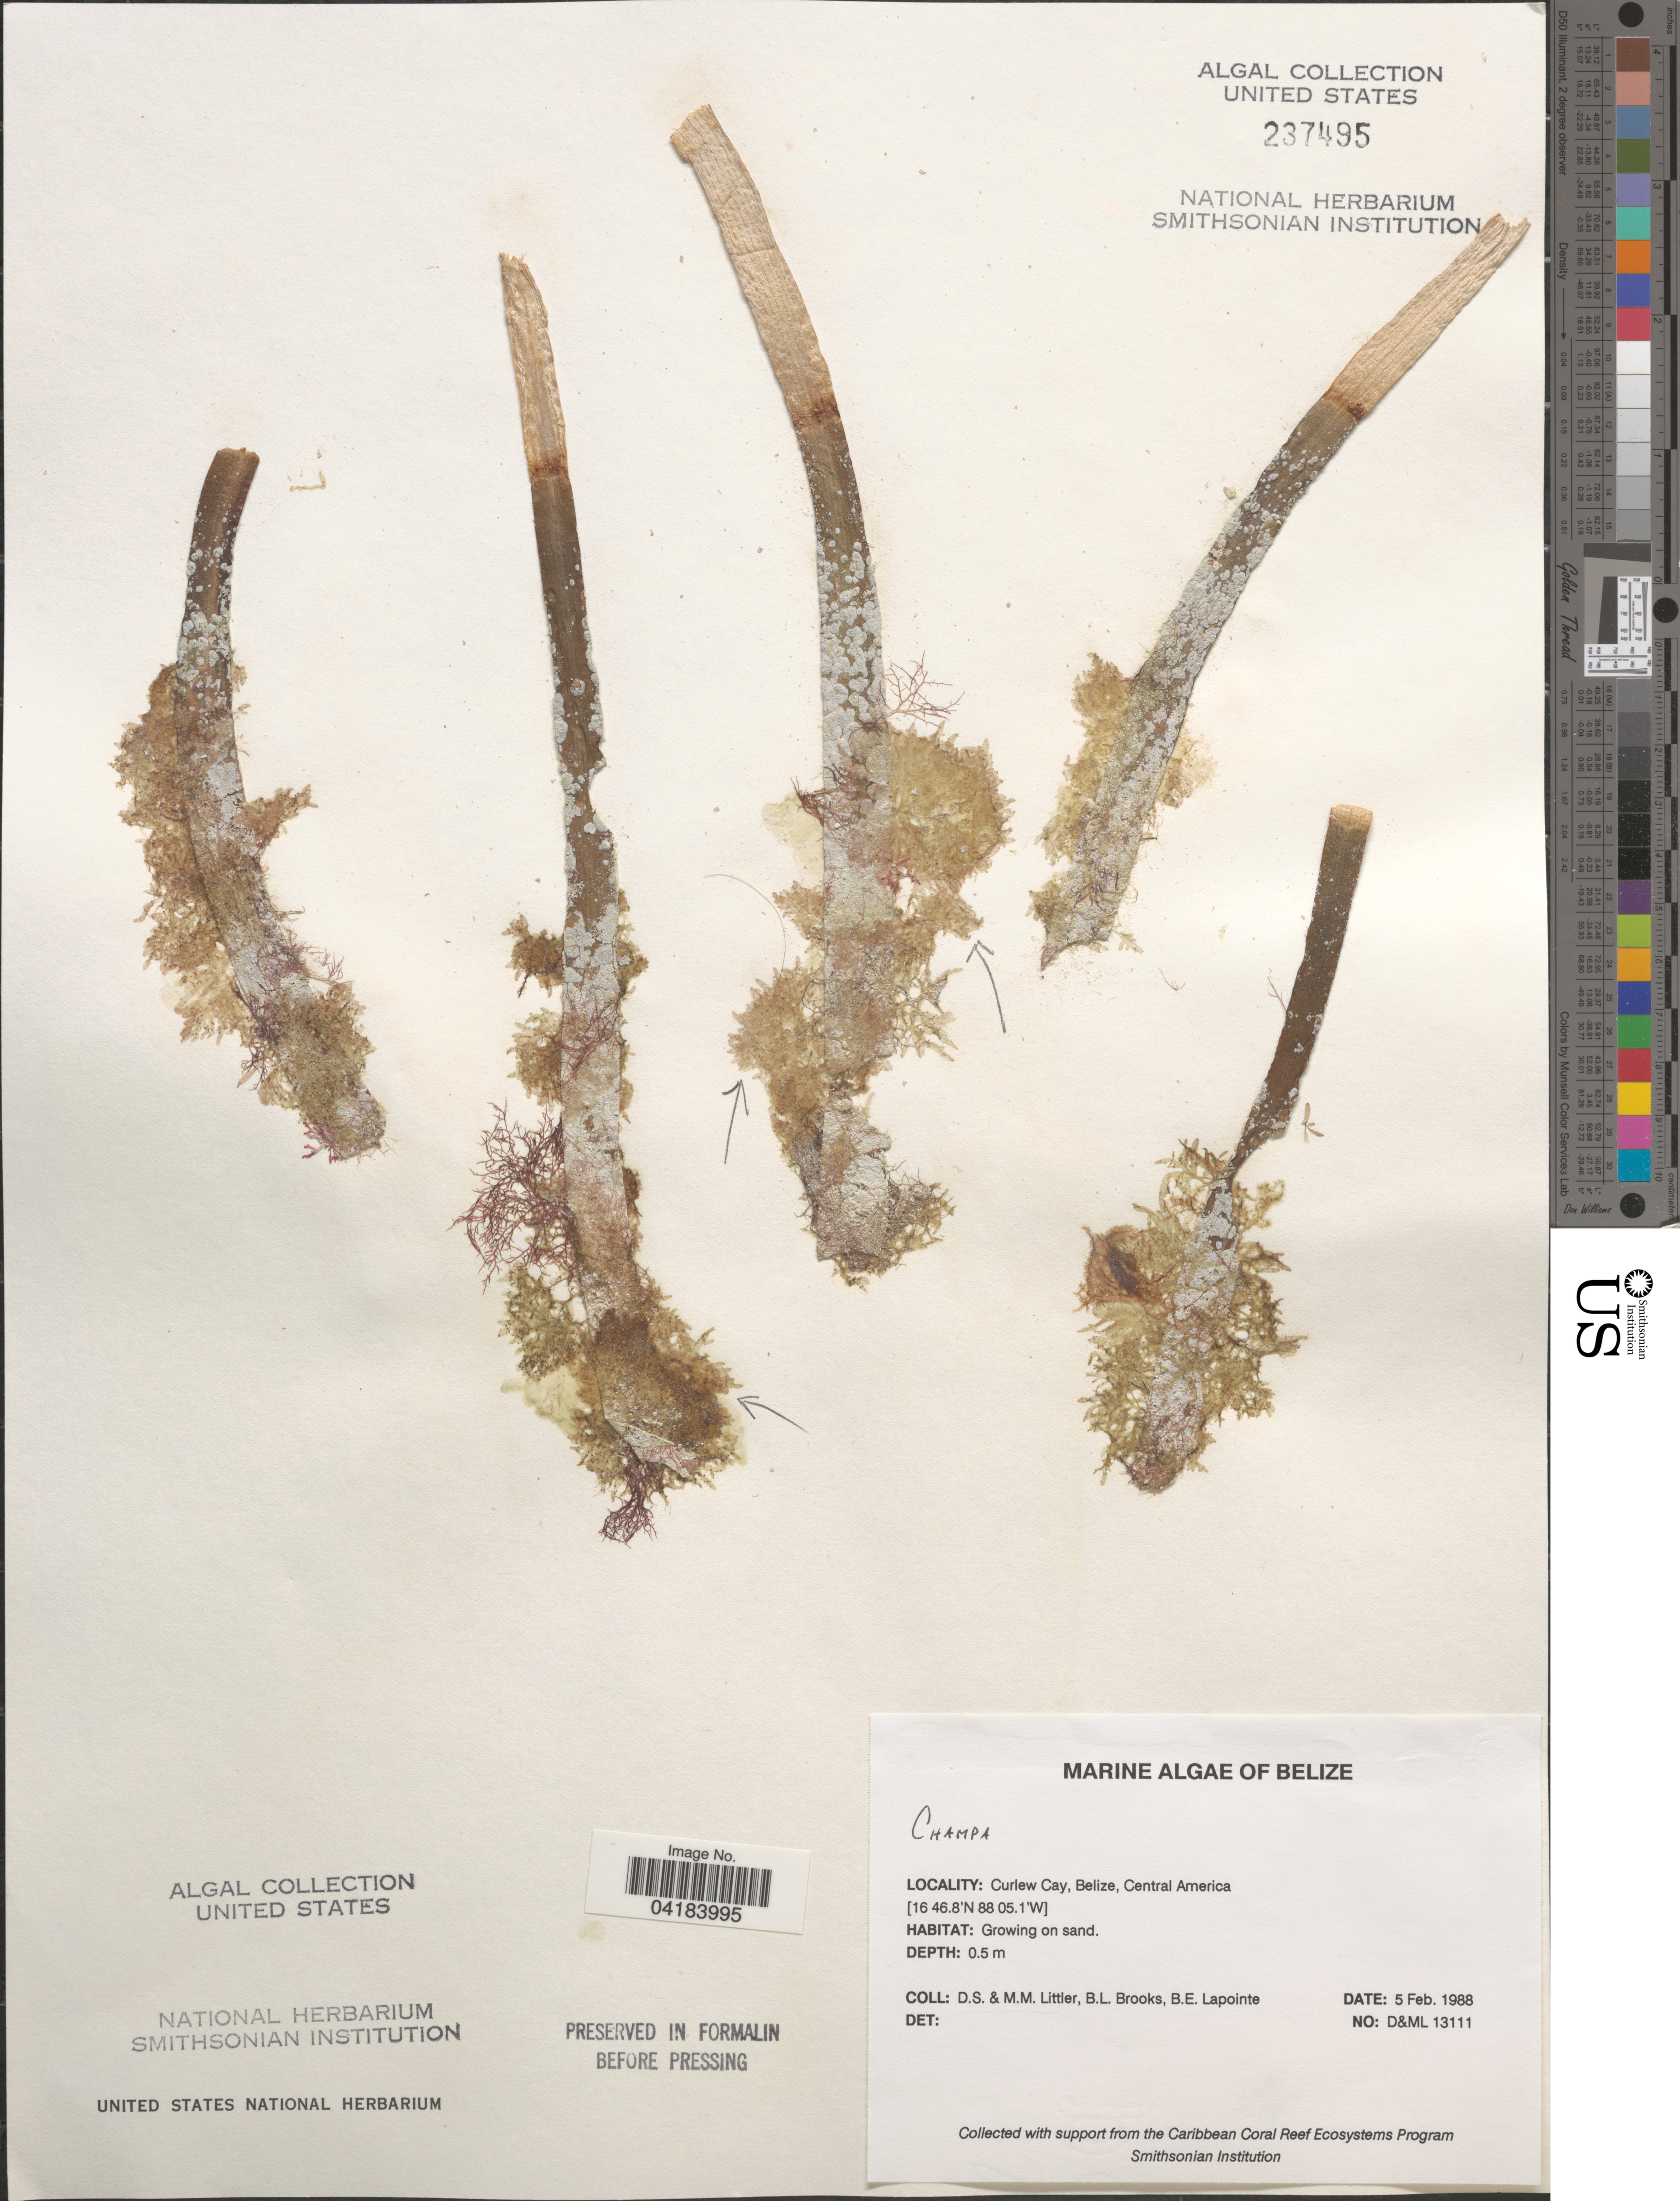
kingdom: Plantae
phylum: Rhodophyta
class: Florideophyceae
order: Rhodymeniales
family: Champiaceae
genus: Champia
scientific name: Champia sp.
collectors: D. S. Littler, B. Brooks & B. Lapointe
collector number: D&ML13111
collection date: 1988-02-05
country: Belize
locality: Curlew Cay.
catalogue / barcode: US 237495